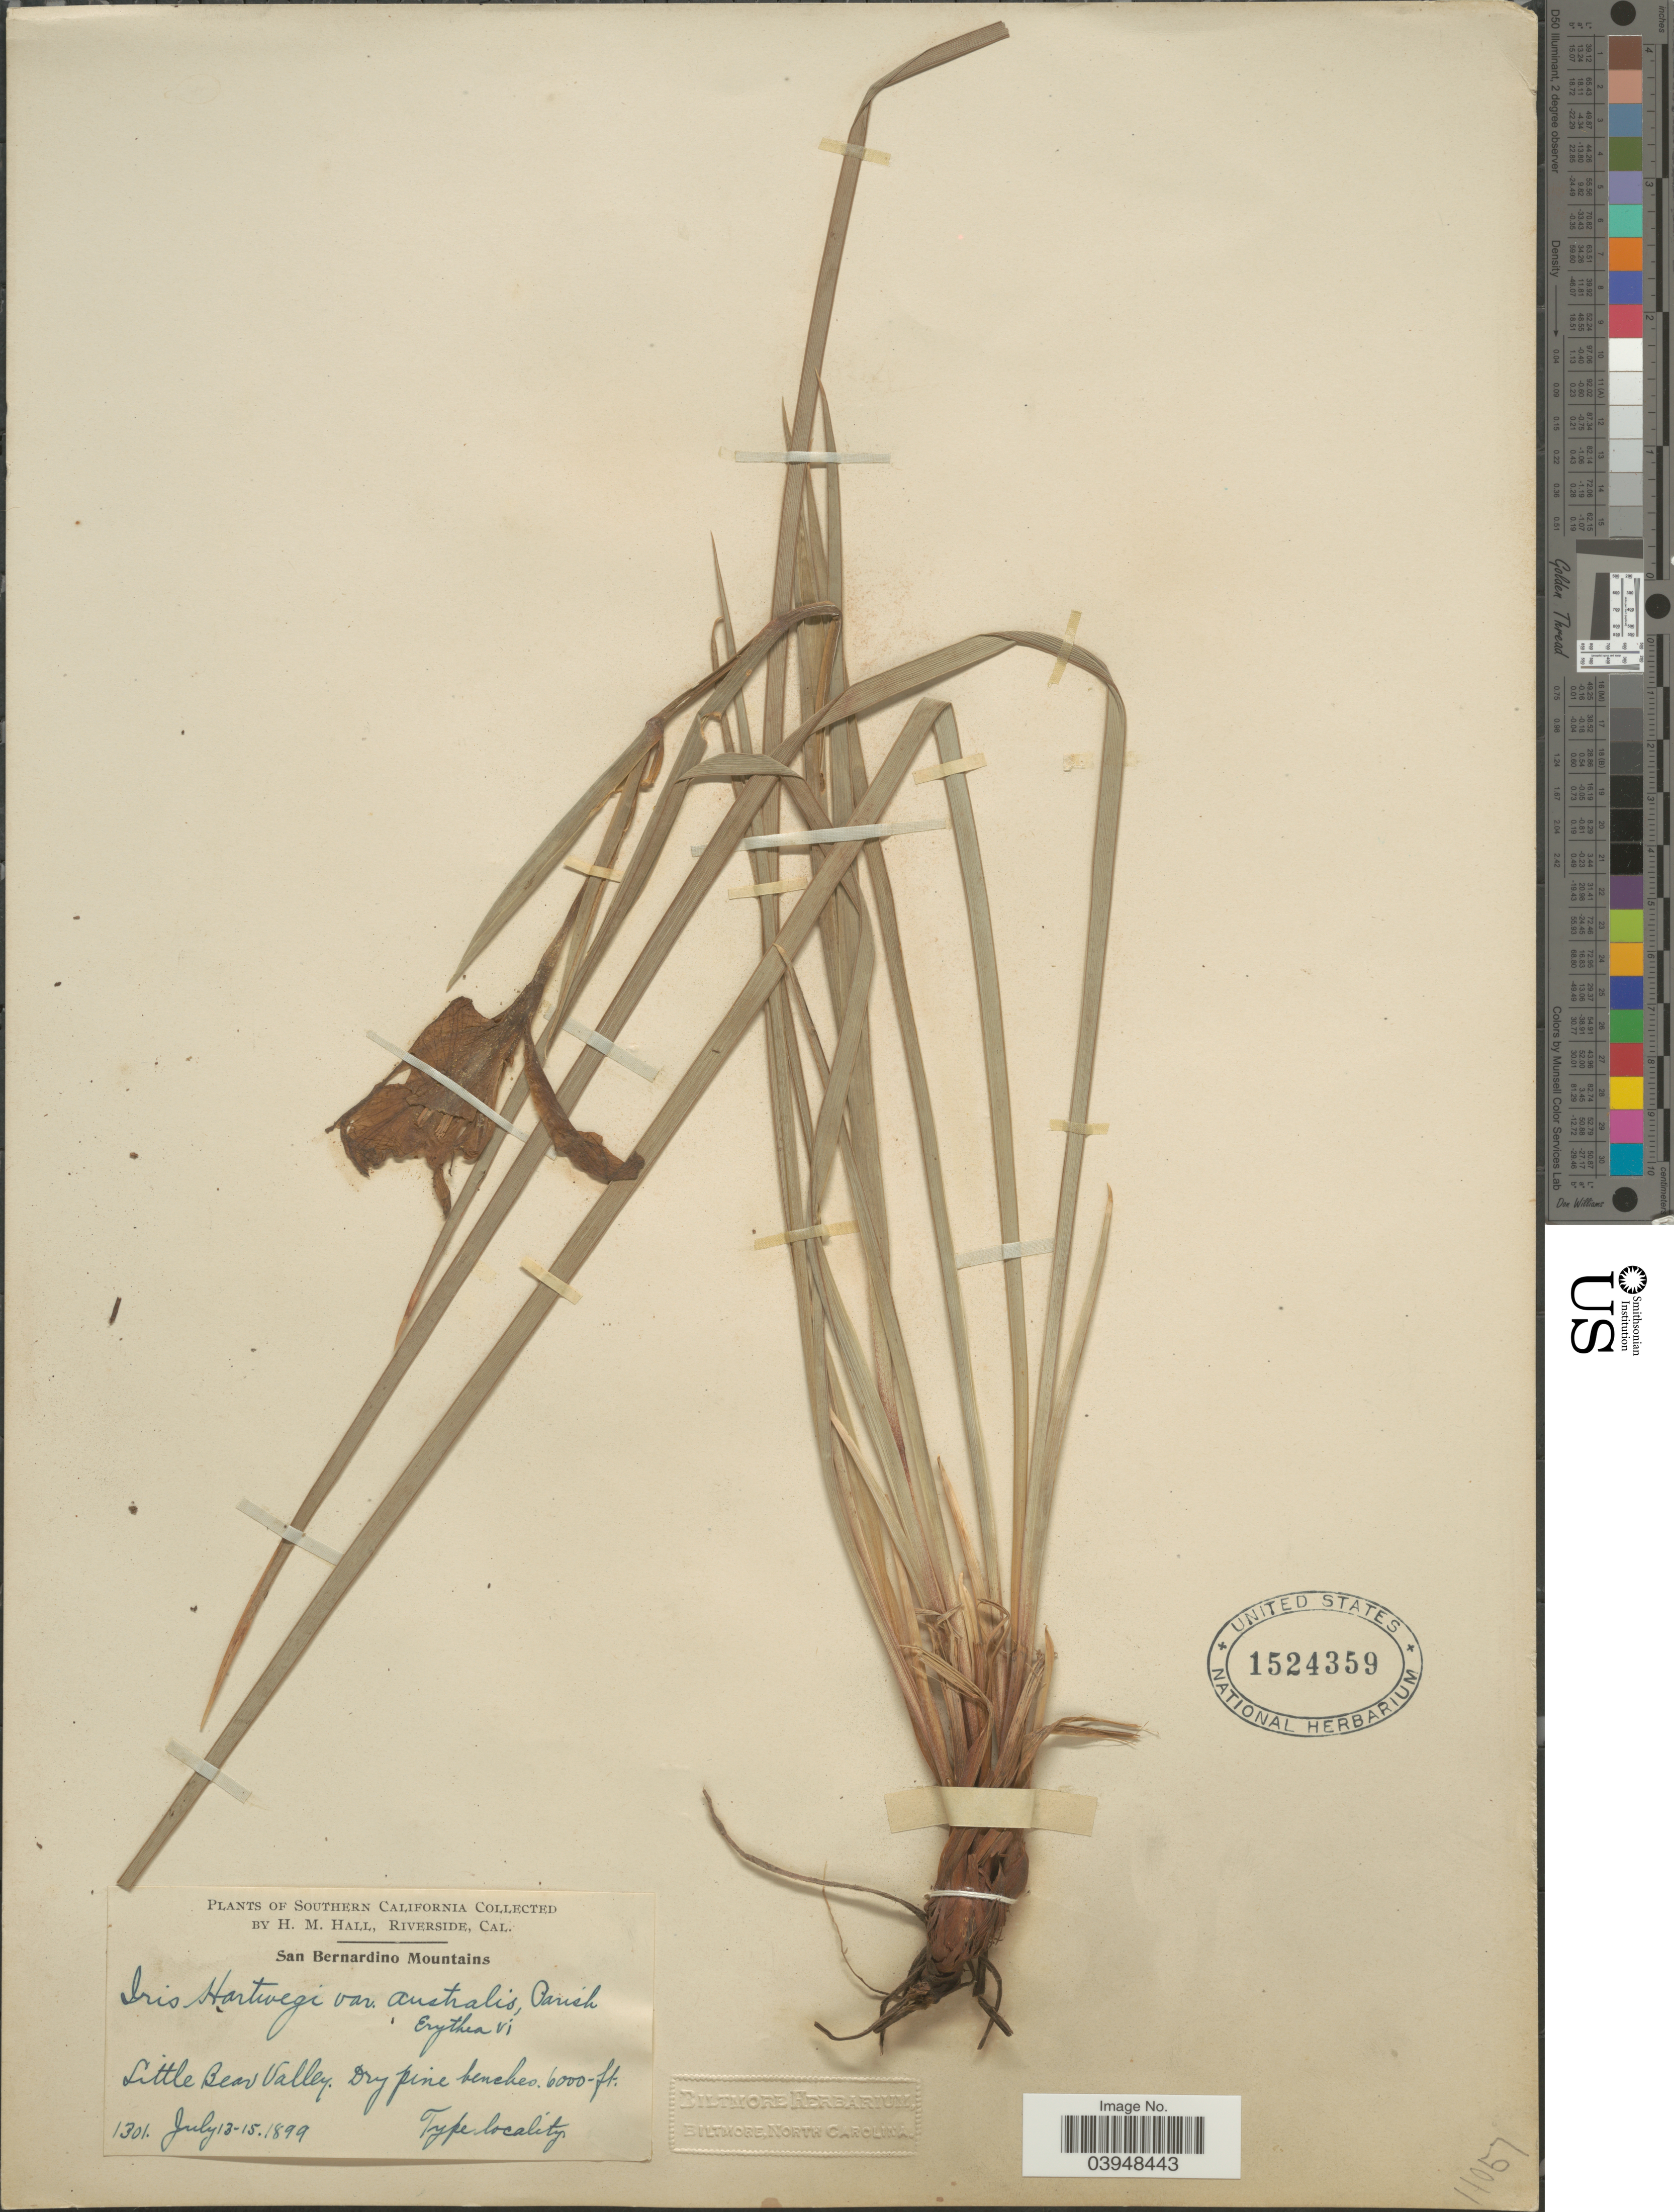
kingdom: Plantae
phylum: Tracheophyta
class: Liliopsida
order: Asparagales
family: Iridaceae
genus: Iris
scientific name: Iris hartwegii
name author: Baker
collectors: H. M. Hall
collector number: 1301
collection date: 1899-07-13/1899-07-15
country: United States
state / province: California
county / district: San Bernardino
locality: Southern California. San Bernardino Mountains. Little Beer Valley.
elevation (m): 1829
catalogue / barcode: US 1524359